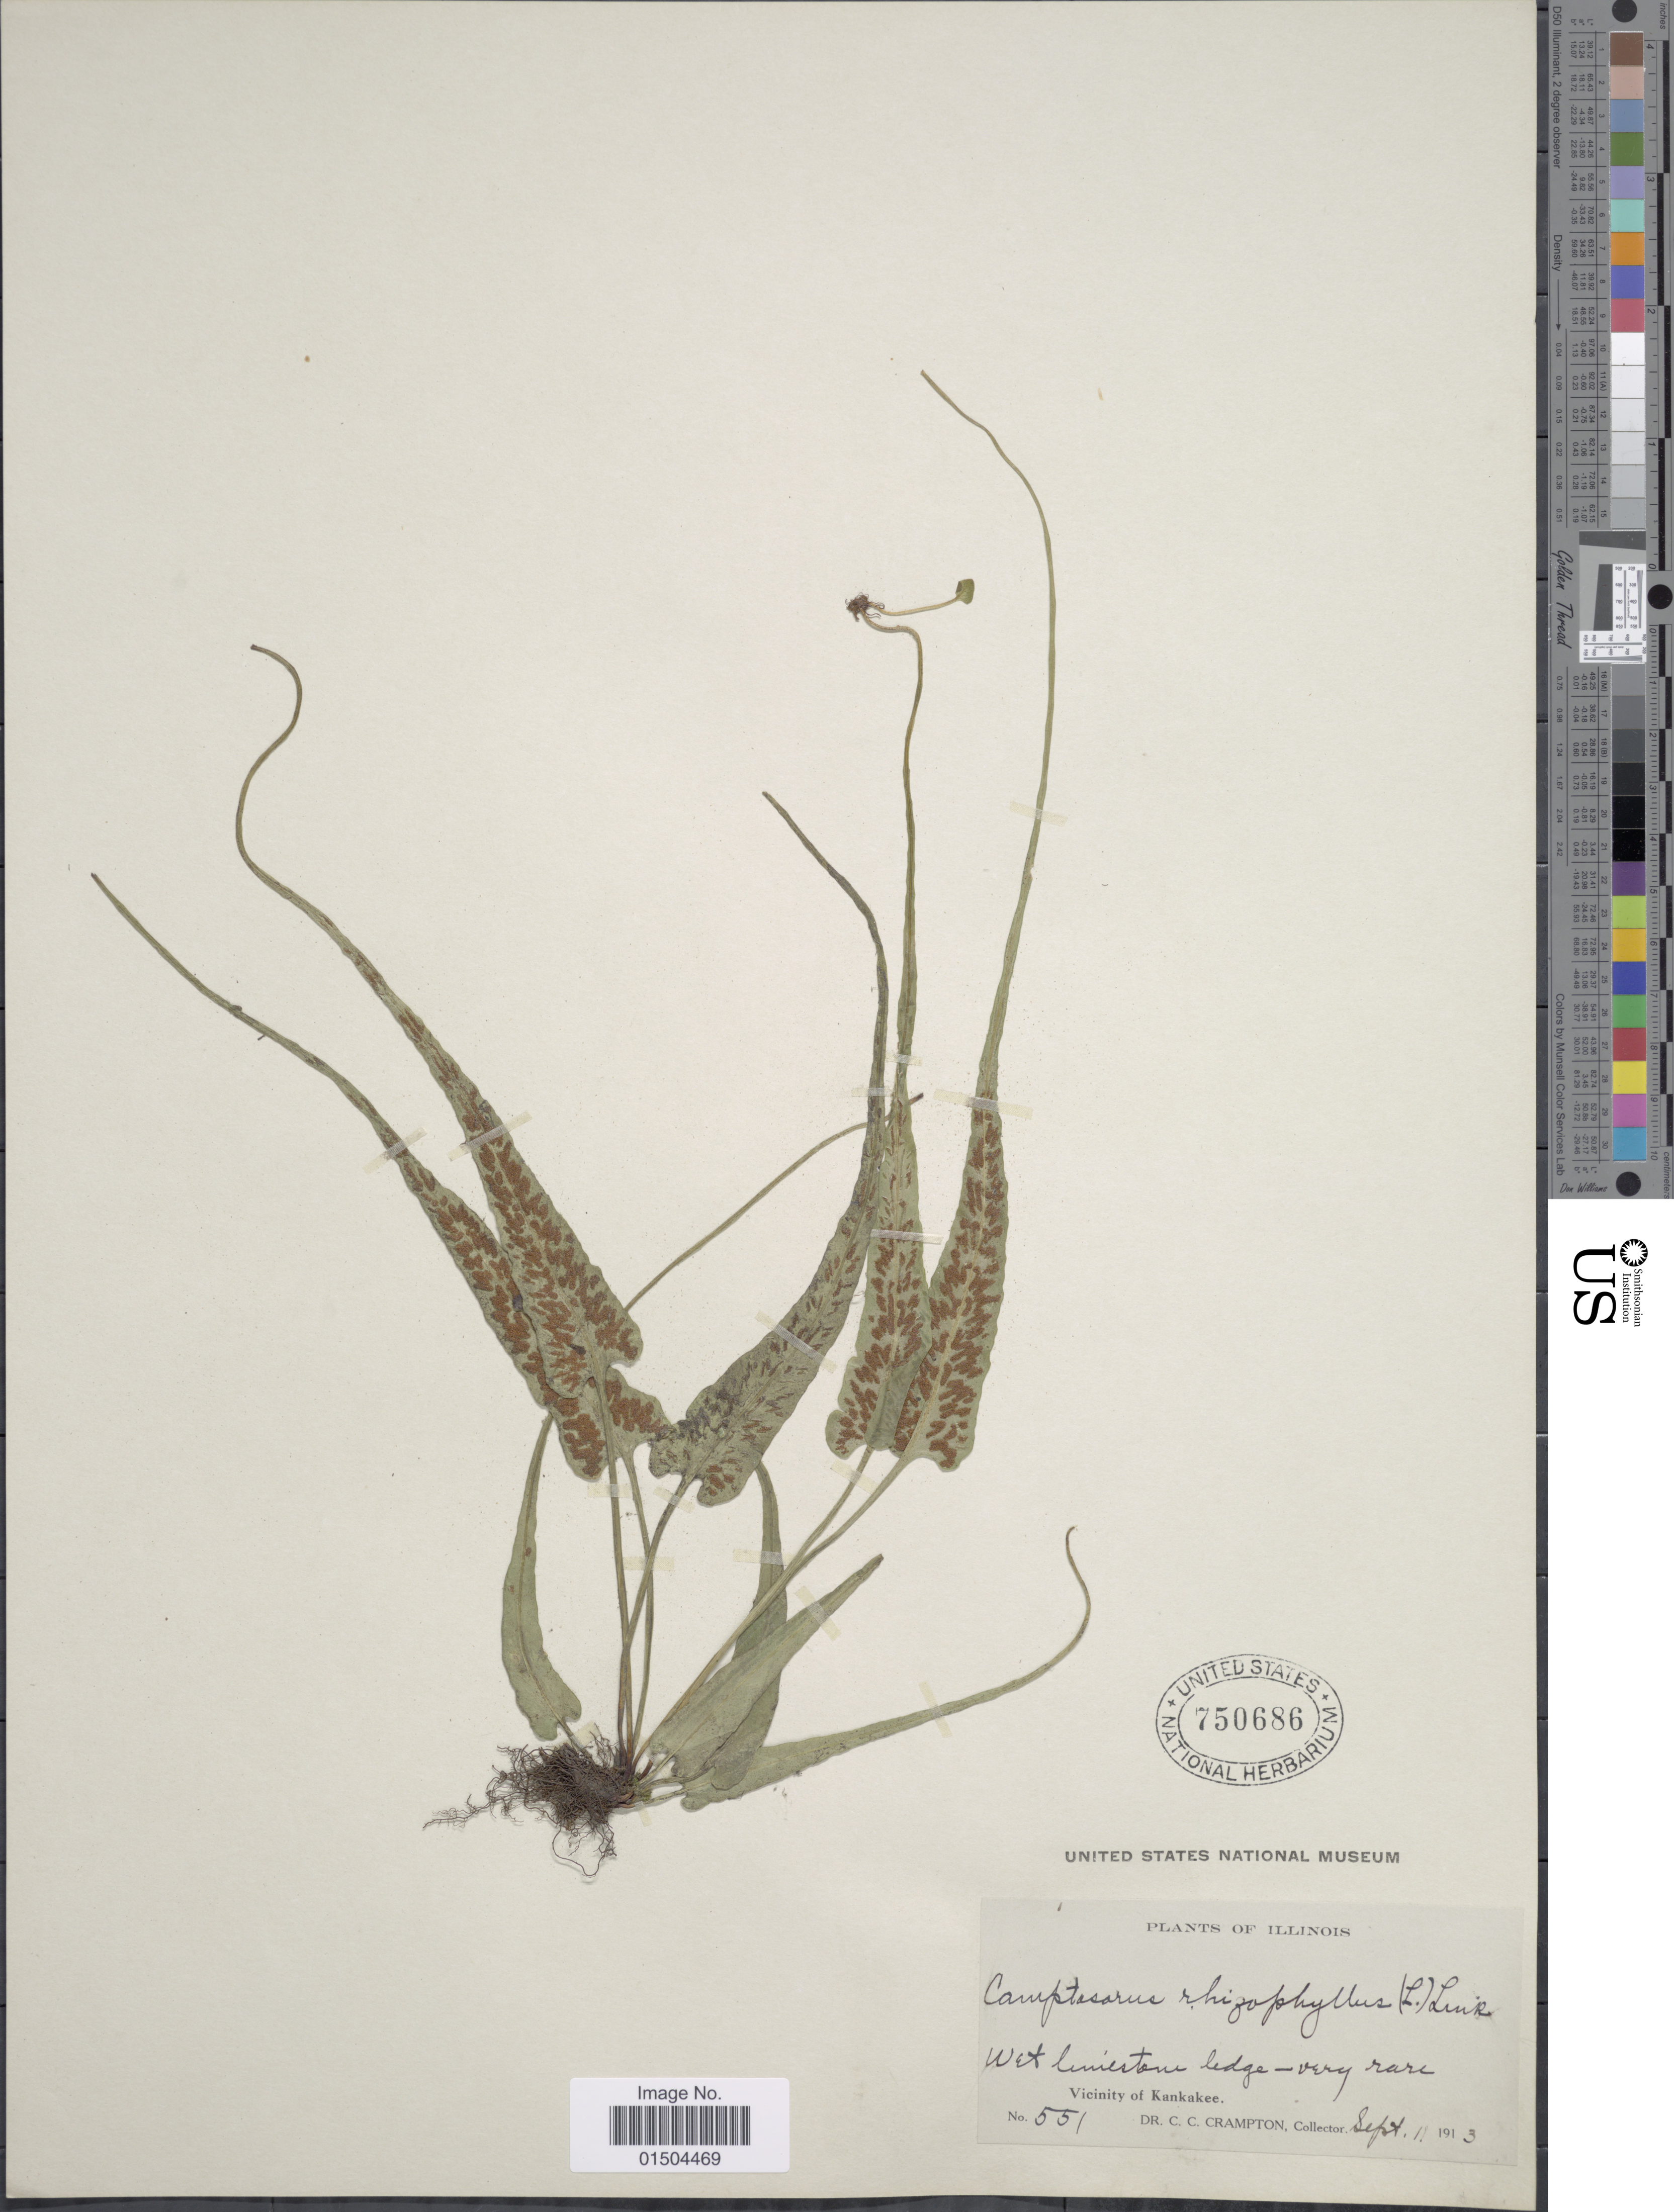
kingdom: Plantae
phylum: Tracheophyta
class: Polypodiopsida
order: Polypodiales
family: Aspleniaceae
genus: Asplenium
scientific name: Asplenium rhizophyllum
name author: L.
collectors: C. Crampton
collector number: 551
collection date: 1913-09-11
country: United States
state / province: Illinois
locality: Vicinity of Kankakee.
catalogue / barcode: US 750686